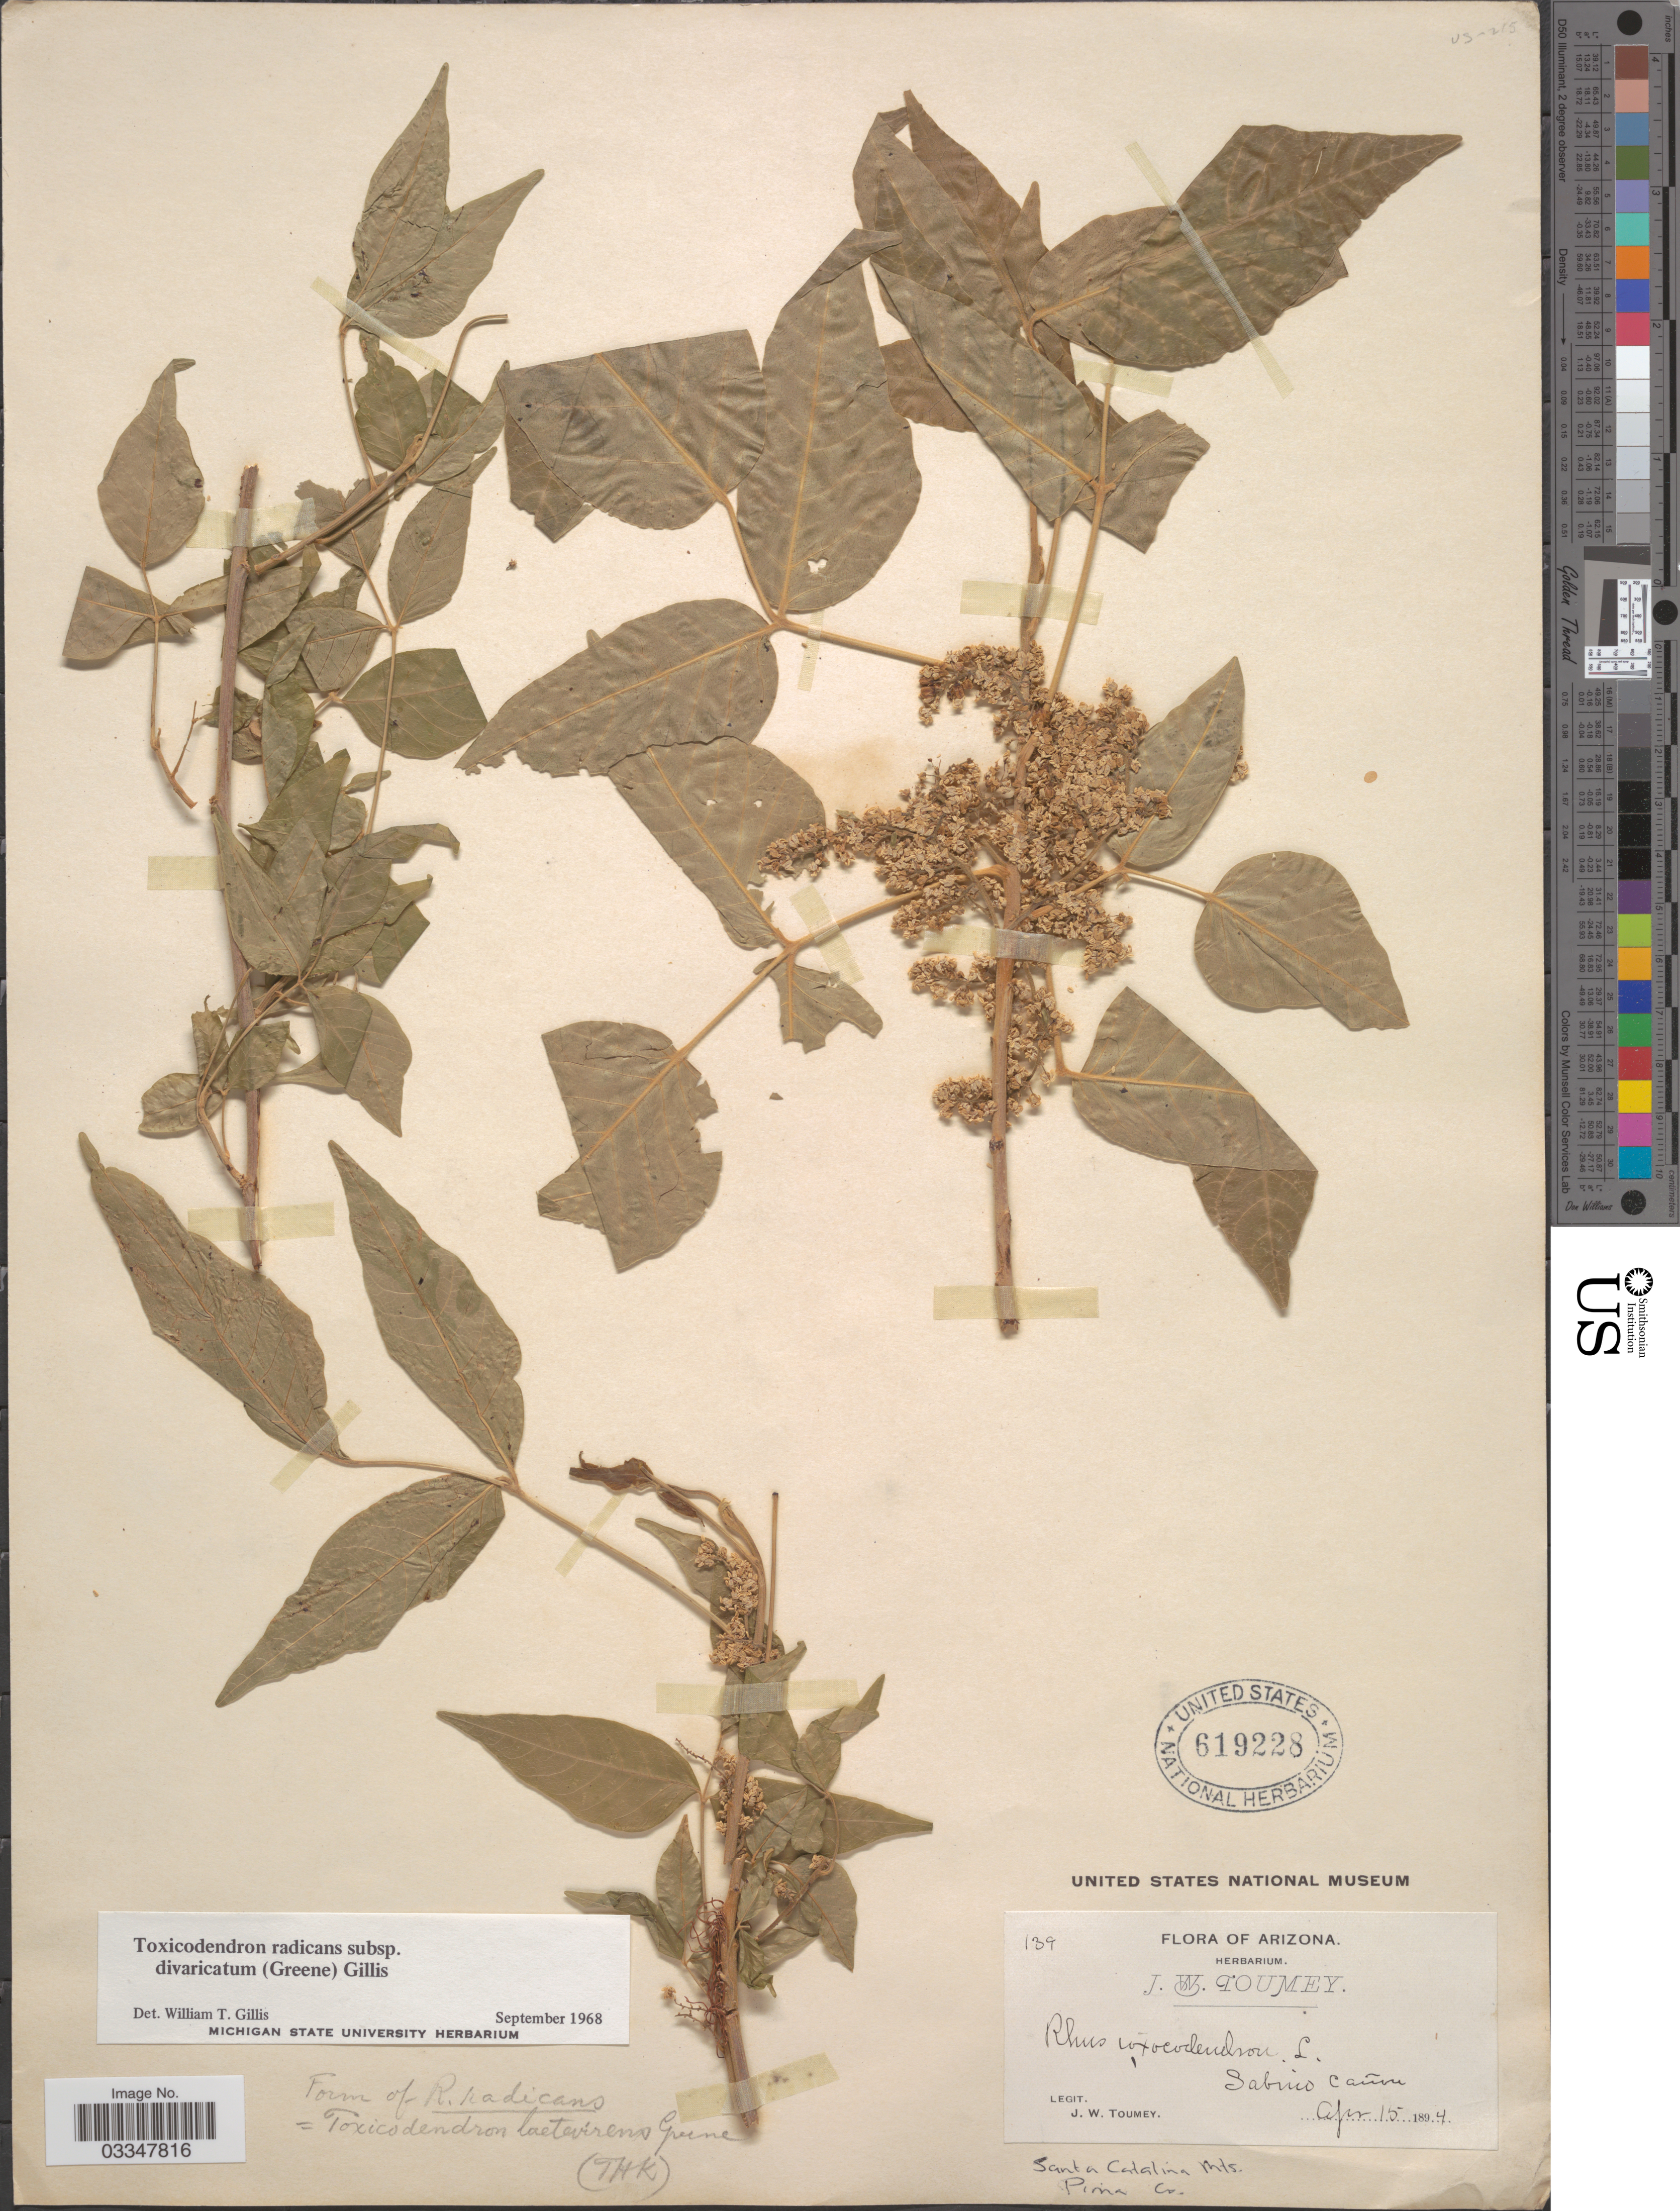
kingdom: Plantae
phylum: Tracheophyta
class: Magnoliopsida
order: Sapindales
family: Anacardiaceae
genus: Toxicodendron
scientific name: Toxicodendron radicans subsp. divaricatum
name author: (Greene) Gillis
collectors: J. W. Toumey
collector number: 139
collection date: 1894-04-15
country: United States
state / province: Arizona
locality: Sabino Cañon. Santa Catalina Mts. Pima Co.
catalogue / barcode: US 619228